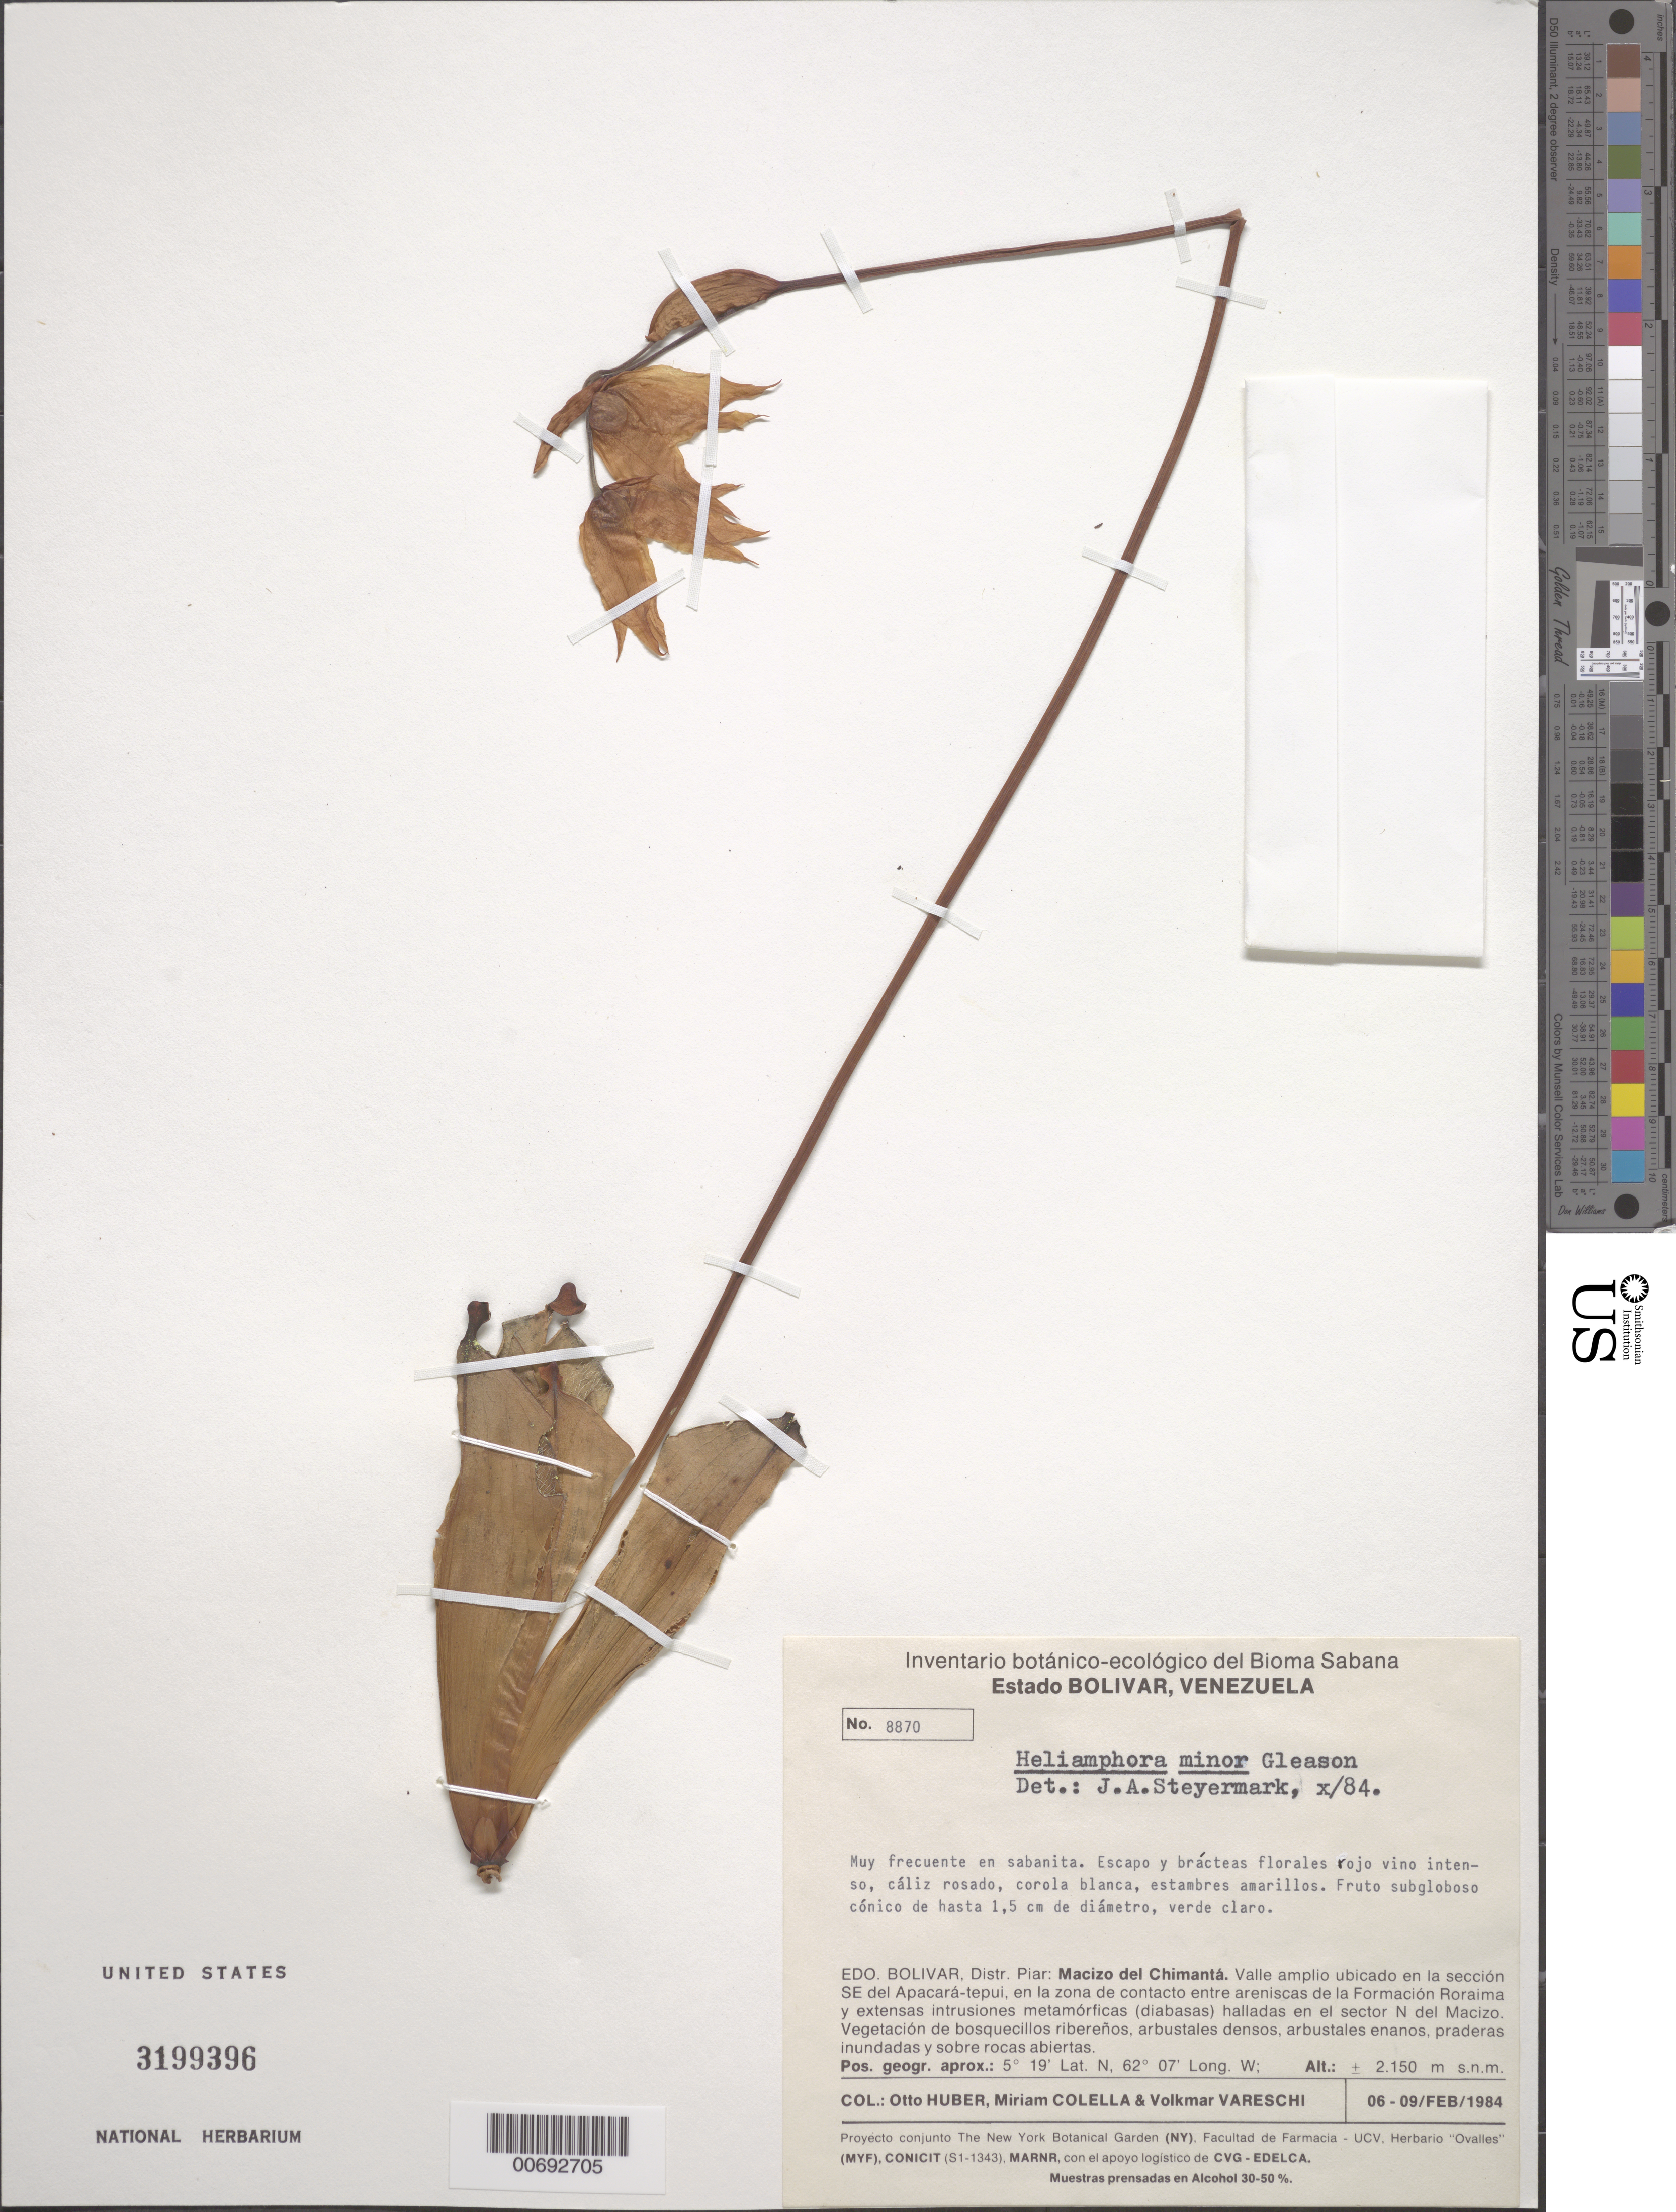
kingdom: Plantae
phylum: Tracheophyta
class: Magnoliopsida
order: Ericales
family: Sarraceniaceae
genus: Heliamphora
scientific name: Heliamphora minor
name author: Gleason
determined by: Steyermark, Julian A., (VEN)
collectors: O. Huber, M. Colella & V. Vareschi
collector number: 8870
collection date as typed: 6-Feb-85 to 8-Feb-85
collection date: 1985-02-06/1985-02-08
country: Venezuela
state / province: Bolívar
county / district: Piar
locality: Macizo del Chimantá, sector SE del Apacará-tepuí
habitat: Sabanita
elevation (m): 2150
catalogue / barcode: US 3199396